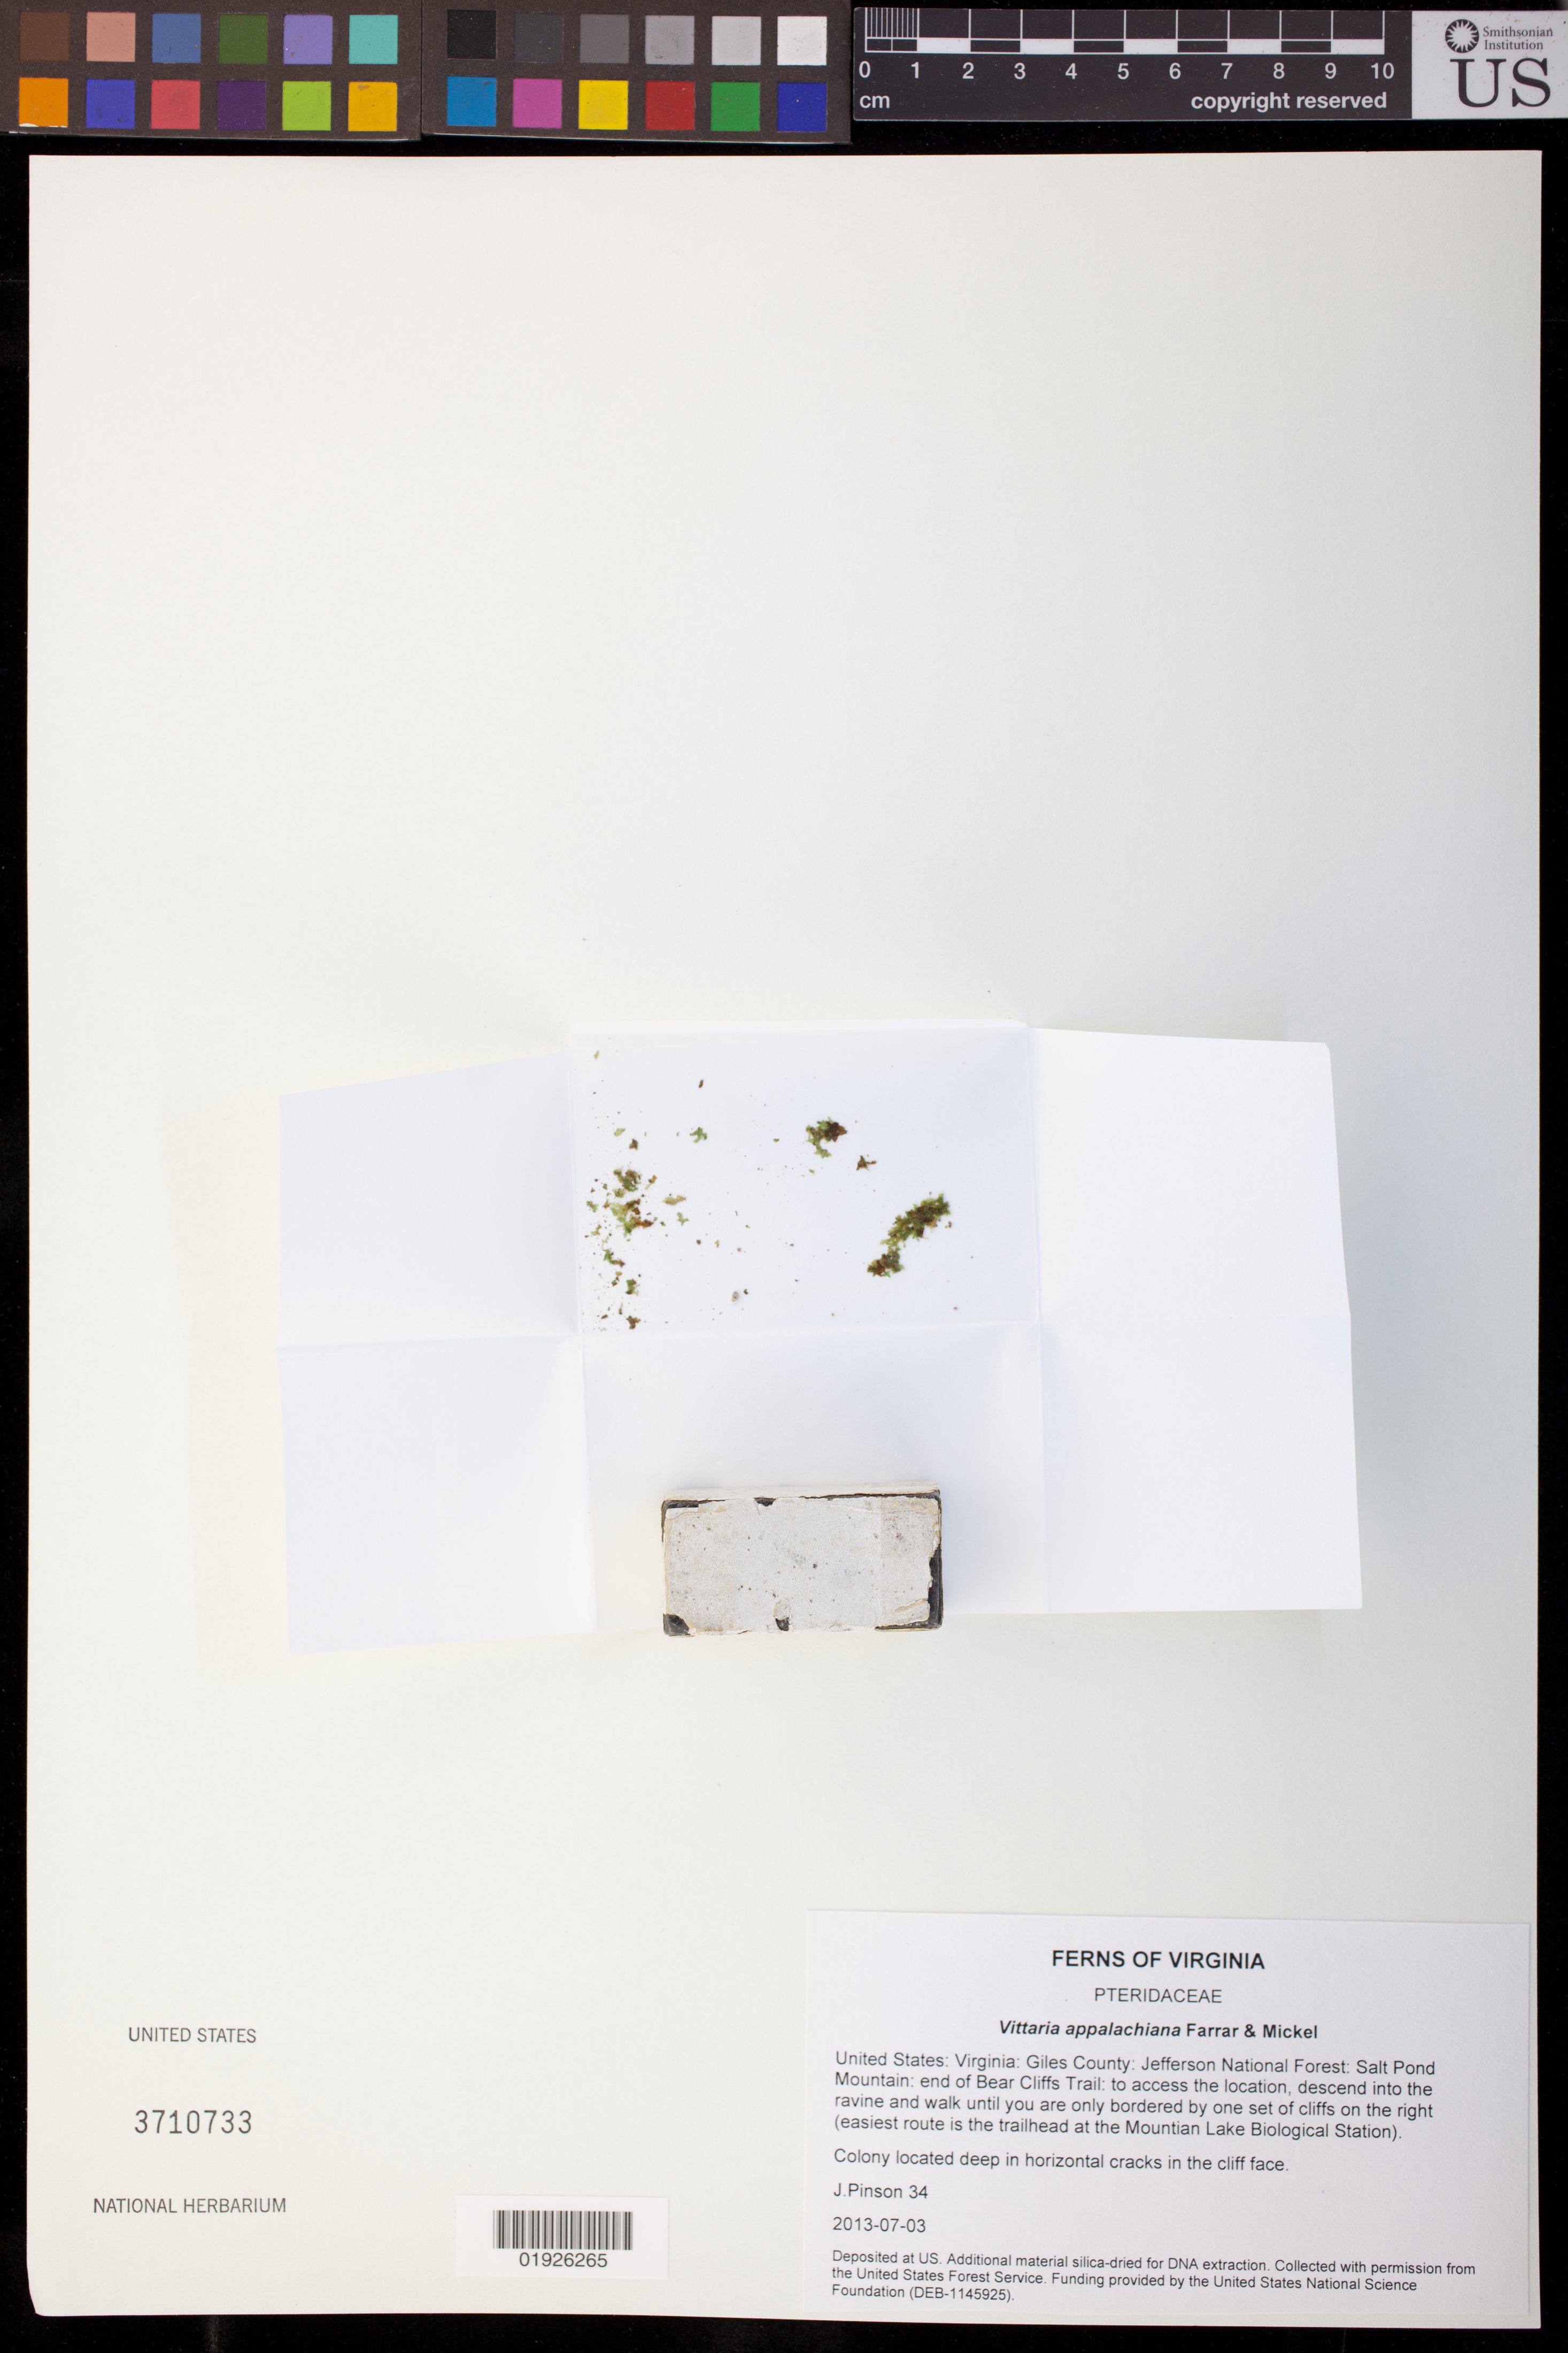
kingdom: Plantae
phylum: Tracheophyta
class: Polypodiopsida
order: Polypodiales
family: Pteridaceae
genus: Vittaria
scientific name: Vittaria appalachiana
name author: Farrar & Mickel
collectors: J. Pinson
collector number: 34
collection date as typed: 2013-07-03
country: United States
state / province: Virginia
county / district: Giles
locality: Jefferson National Forest: Salt Pond Mountain: end of Bear Cliffs Trail: to access the location, descend into the ravine and walk until you are only bordered by one set of cliffs on the right (easiest route is the trailhead at the Mountain Lake Biological Station).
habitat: Colony located deep in horizontal cracks in the cliff face.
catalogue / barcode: US 3710733